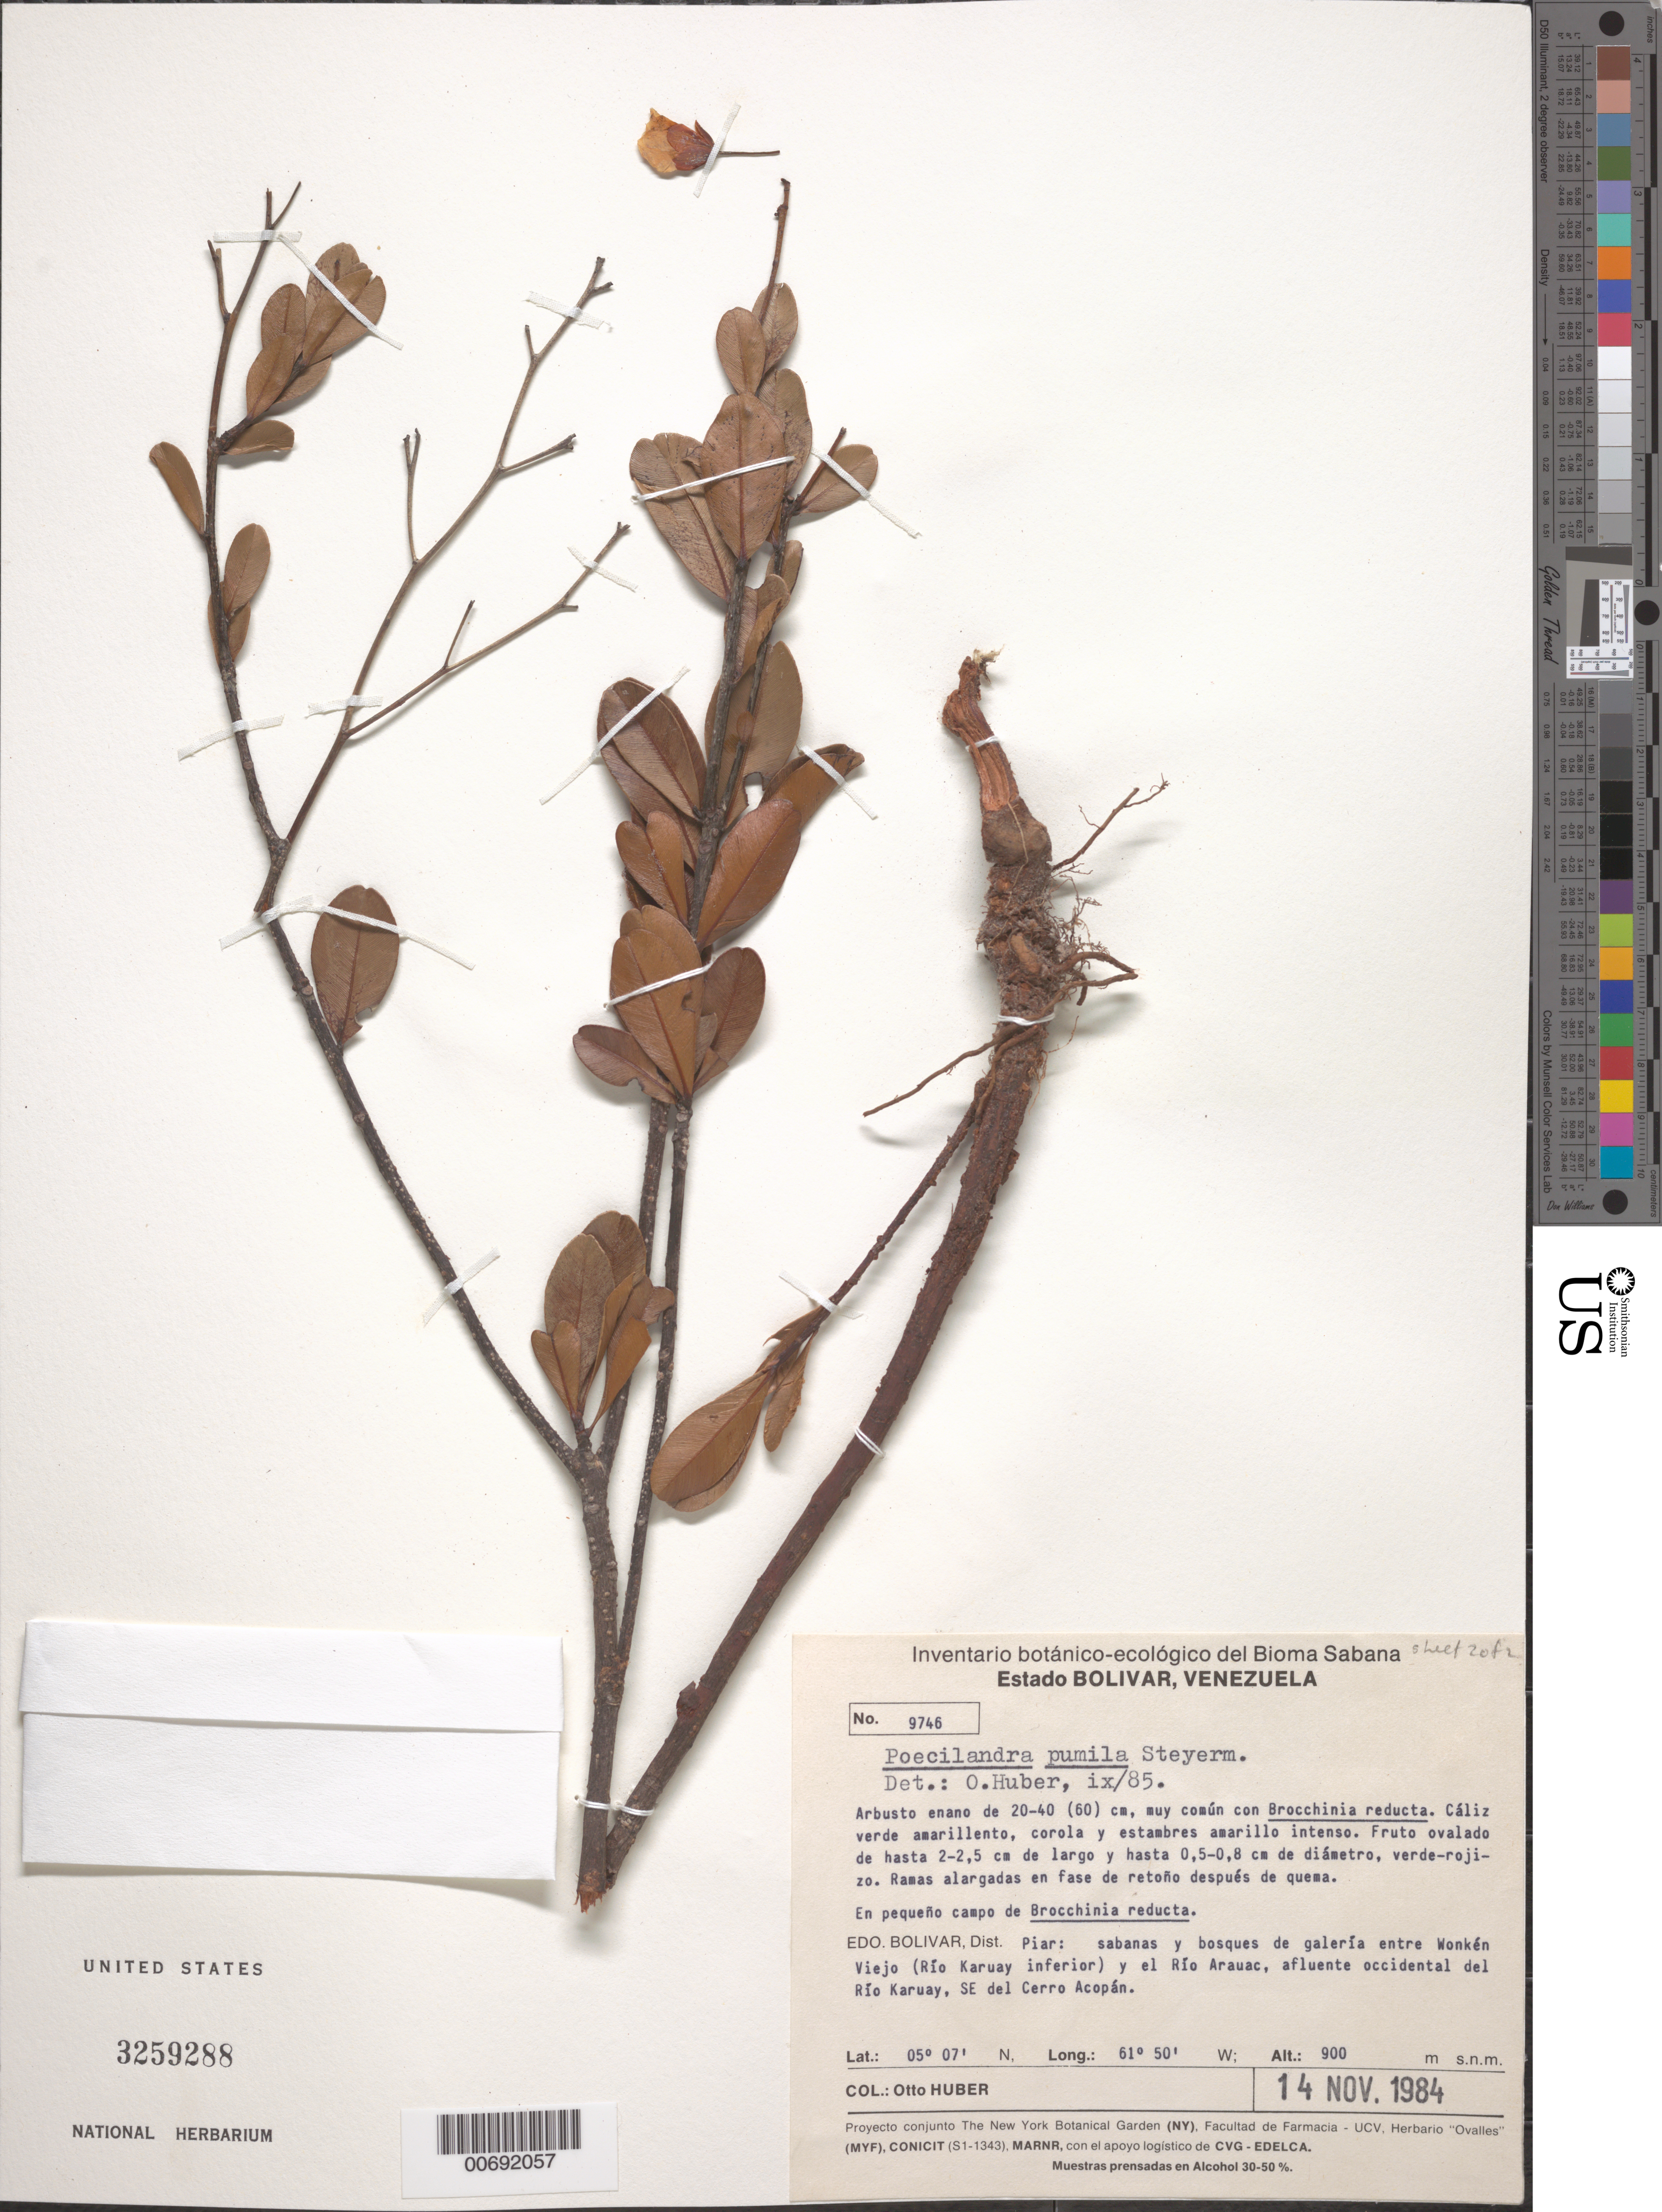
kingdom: Plantae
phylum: Tracheophyta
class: Magnoliopsida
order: Malpighiales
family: Ochnaceae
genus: Poecilandra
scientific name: Poecilandra pumila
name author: Steyerm.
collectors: O. Huber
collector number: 9746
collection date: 1984-11-14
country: Venezuela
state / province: Bolivar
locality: Dist. Piar: sabanas y bosques de galería entre Wonkén Viejo (Río Karuay inferior) y el Río Arauac, afluente occidental del Río Karuay, SE del Cerro Acopán.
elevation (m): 900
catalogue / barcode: US 3259288